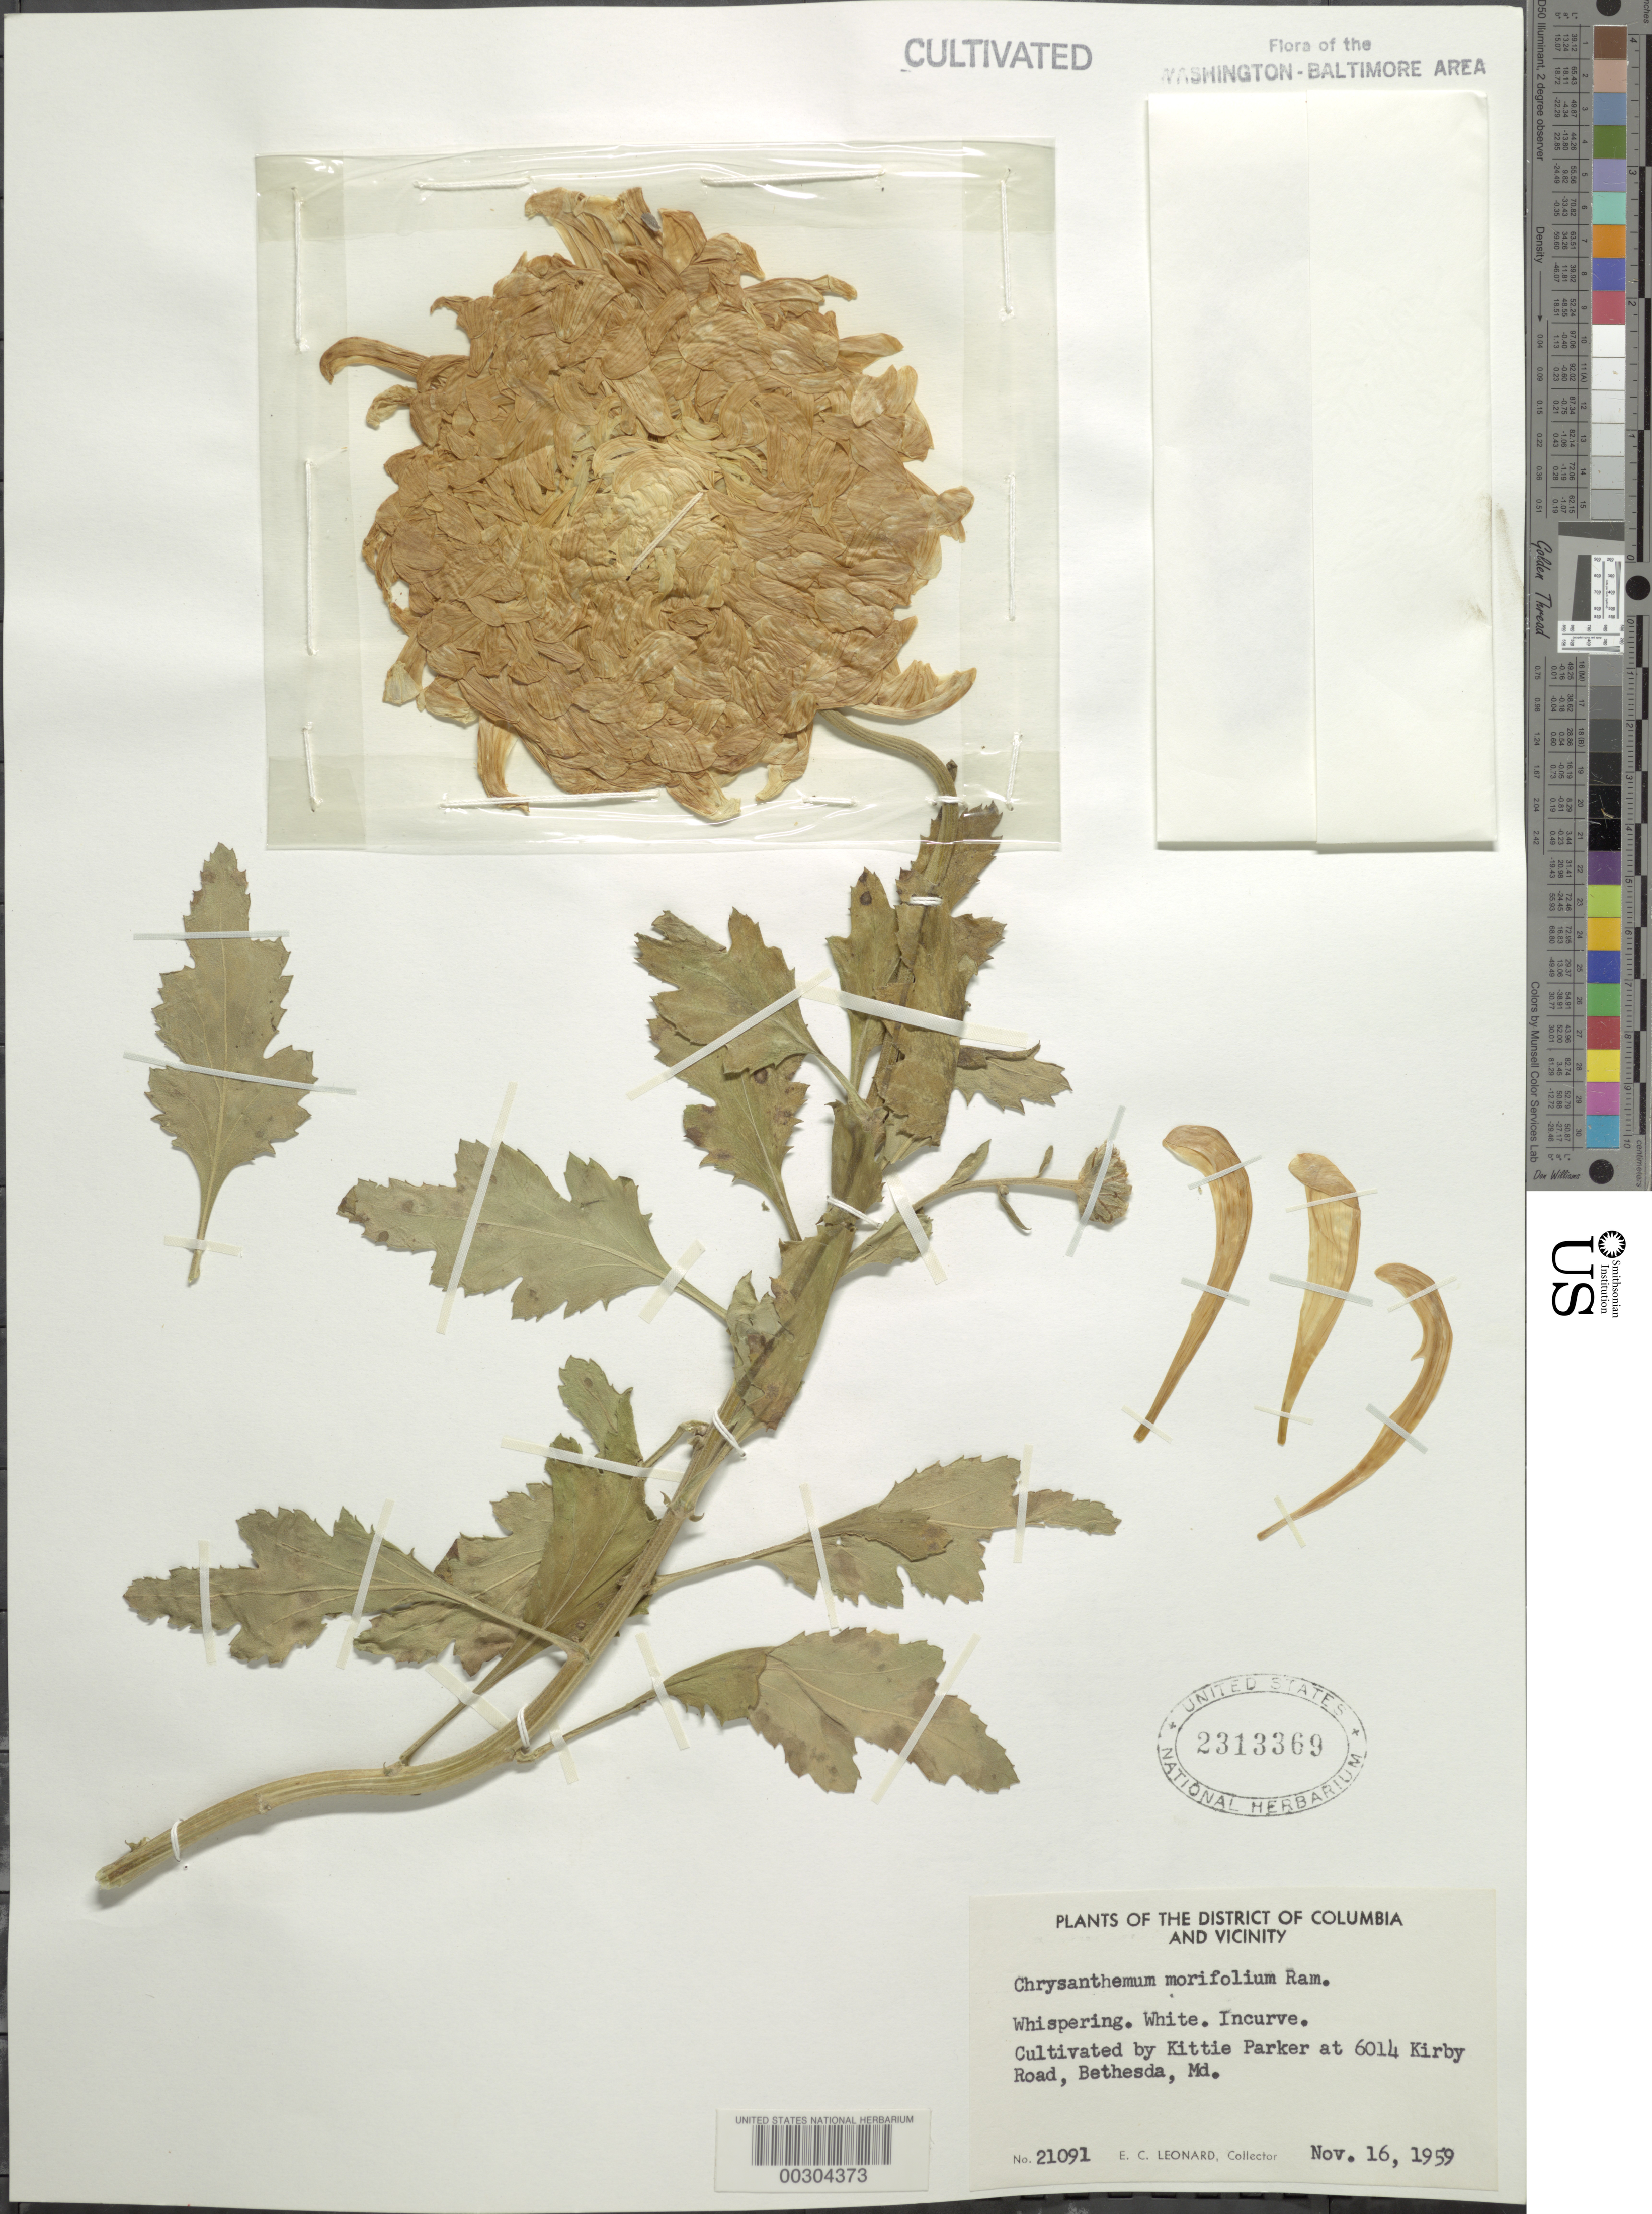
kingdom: Plantae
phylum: Tracheophyta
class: Magnoliopsida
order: Asterales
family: Asteraceae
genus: Chrysanthemum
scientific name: Chrysanthemum morifolium 'Whispering'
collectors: E. C. Leonard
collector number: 21091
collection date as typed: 16 Nov 1959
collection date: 1959-11-16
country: United States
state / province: Maryland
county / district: Montgomery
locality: Bethesda, 6014 Kirby Rd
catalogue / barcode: US 2313369